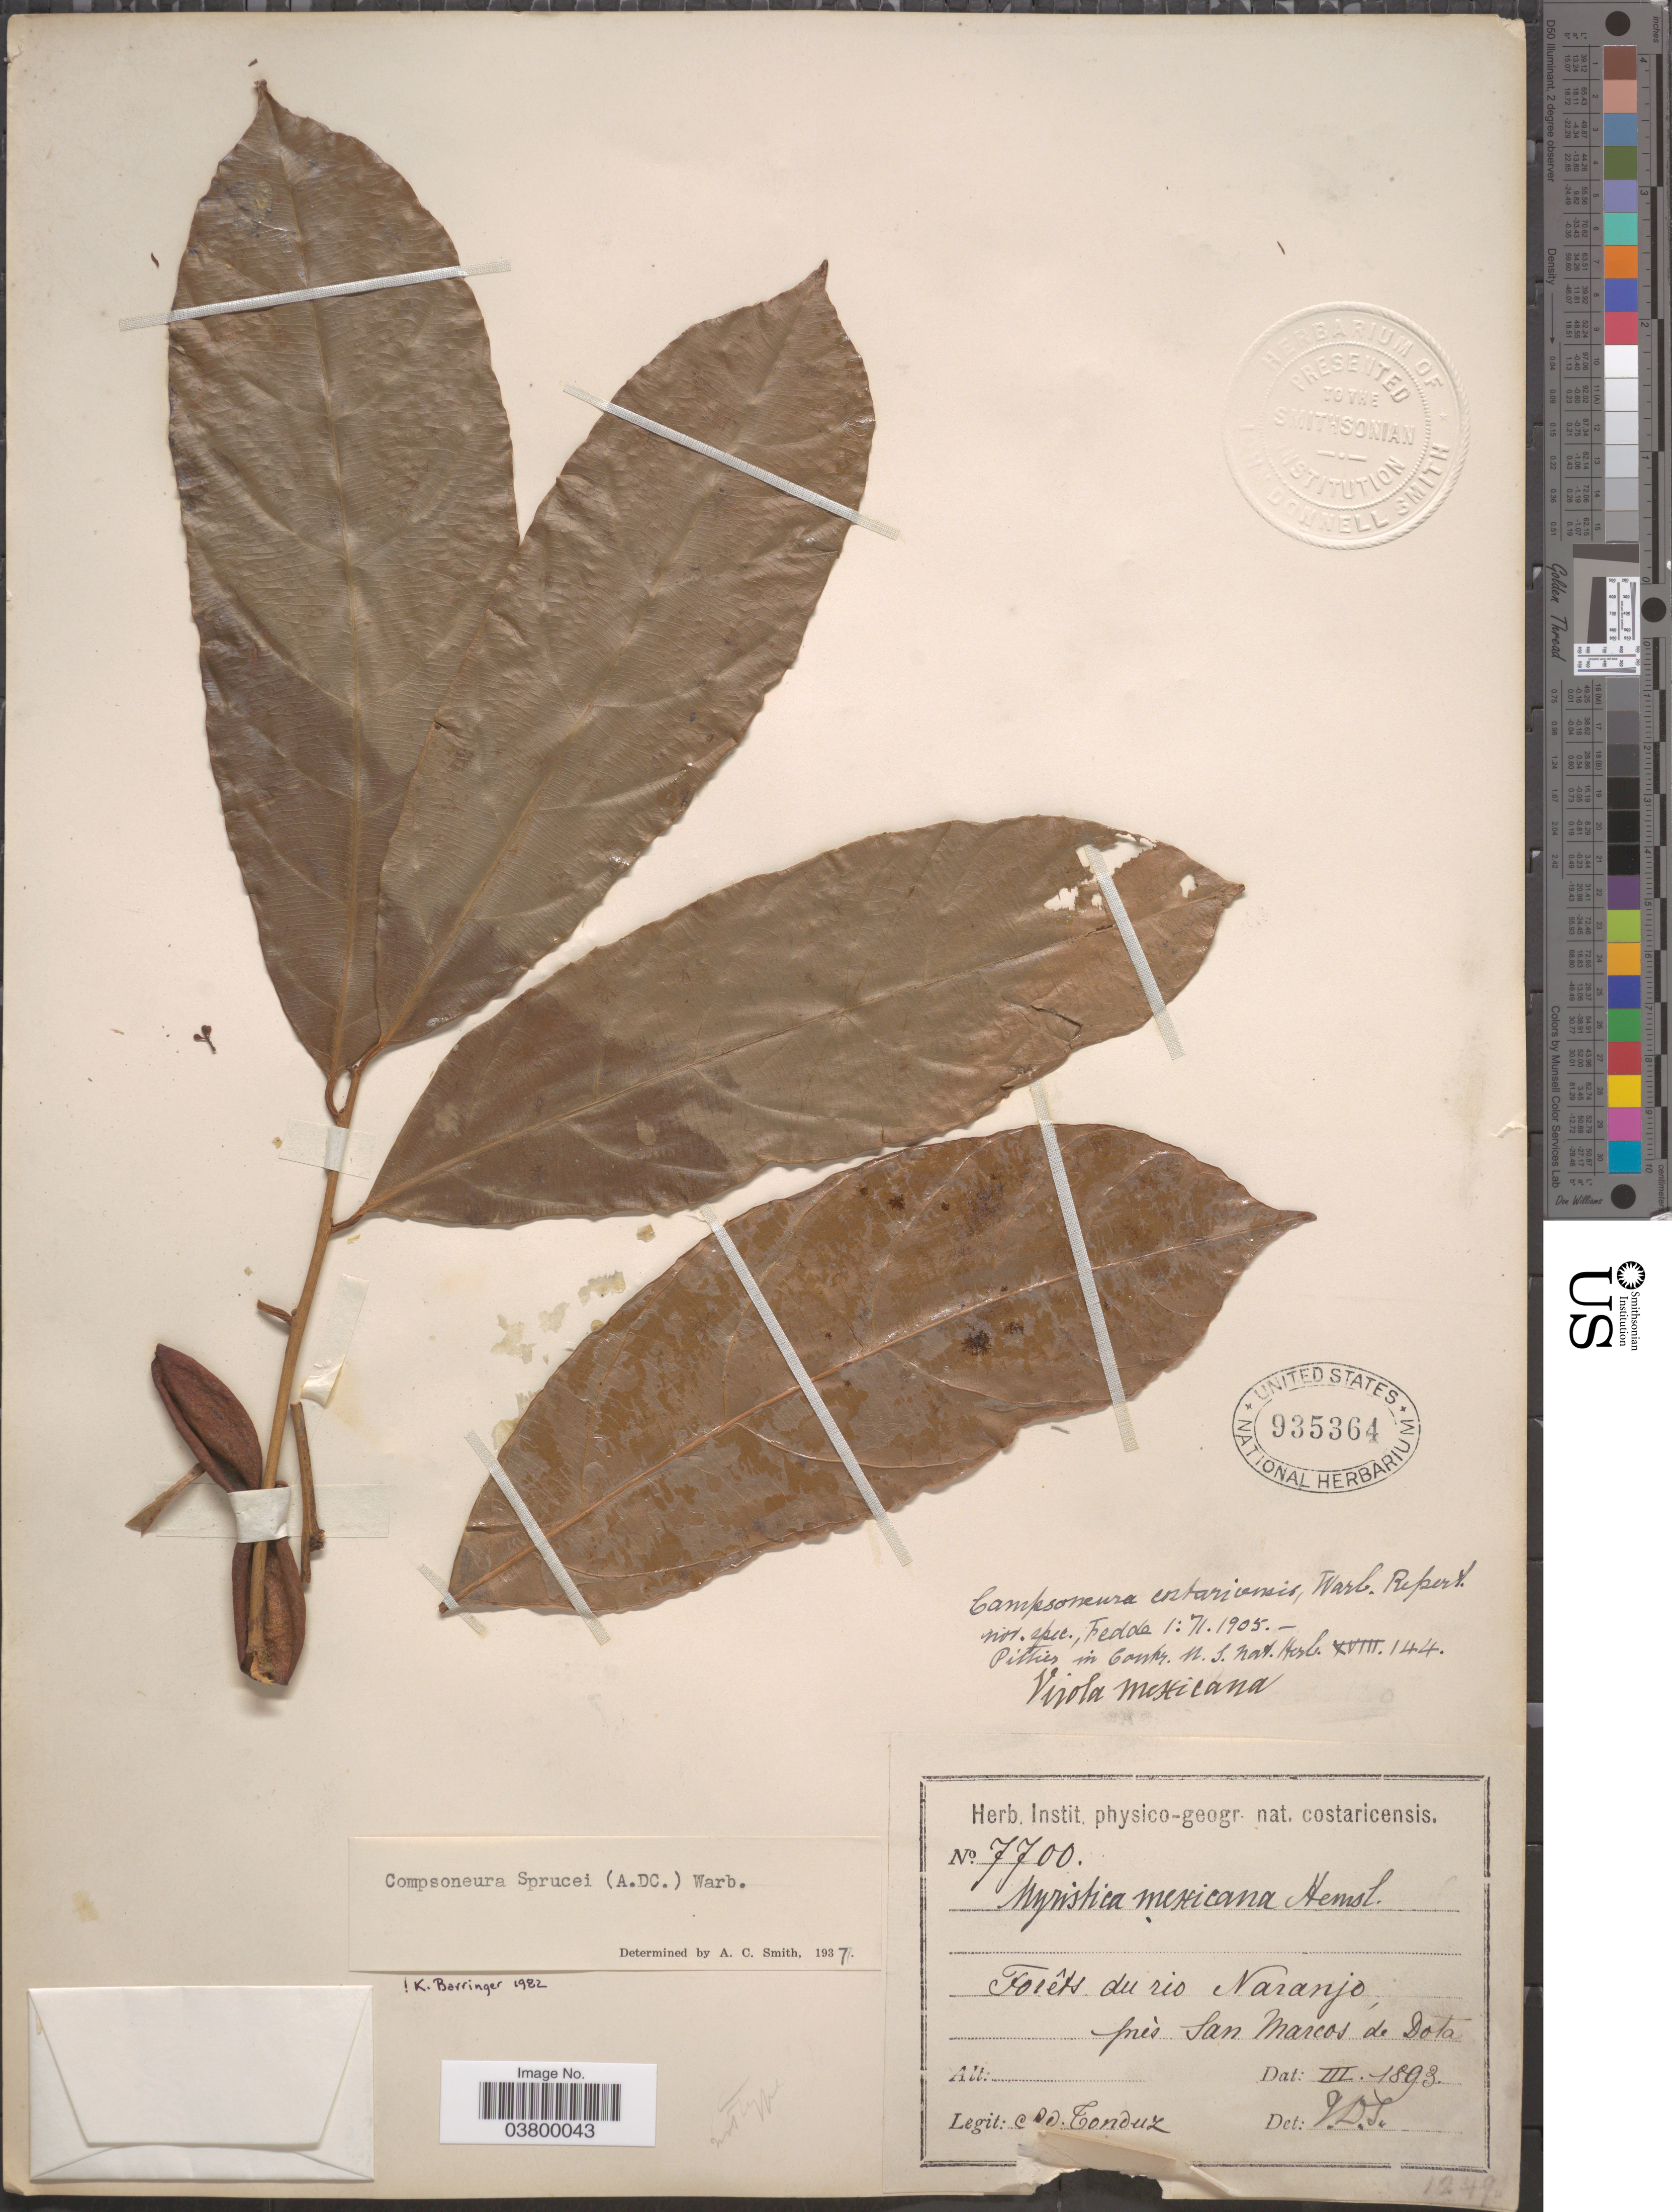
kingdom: Plantae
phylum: Tracheophyta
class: Magnoliopsida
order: Magnoliales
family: Myristicaceae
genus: Compsoneura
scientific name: Compsoneura sprucei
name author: (A. DC.) Warb.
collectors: A. Tonduz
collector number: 7700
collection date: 1893-03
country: Costa Rica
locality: Forêts du rio Naranjo, près San Marcos de Dota.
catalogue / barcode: US 935364